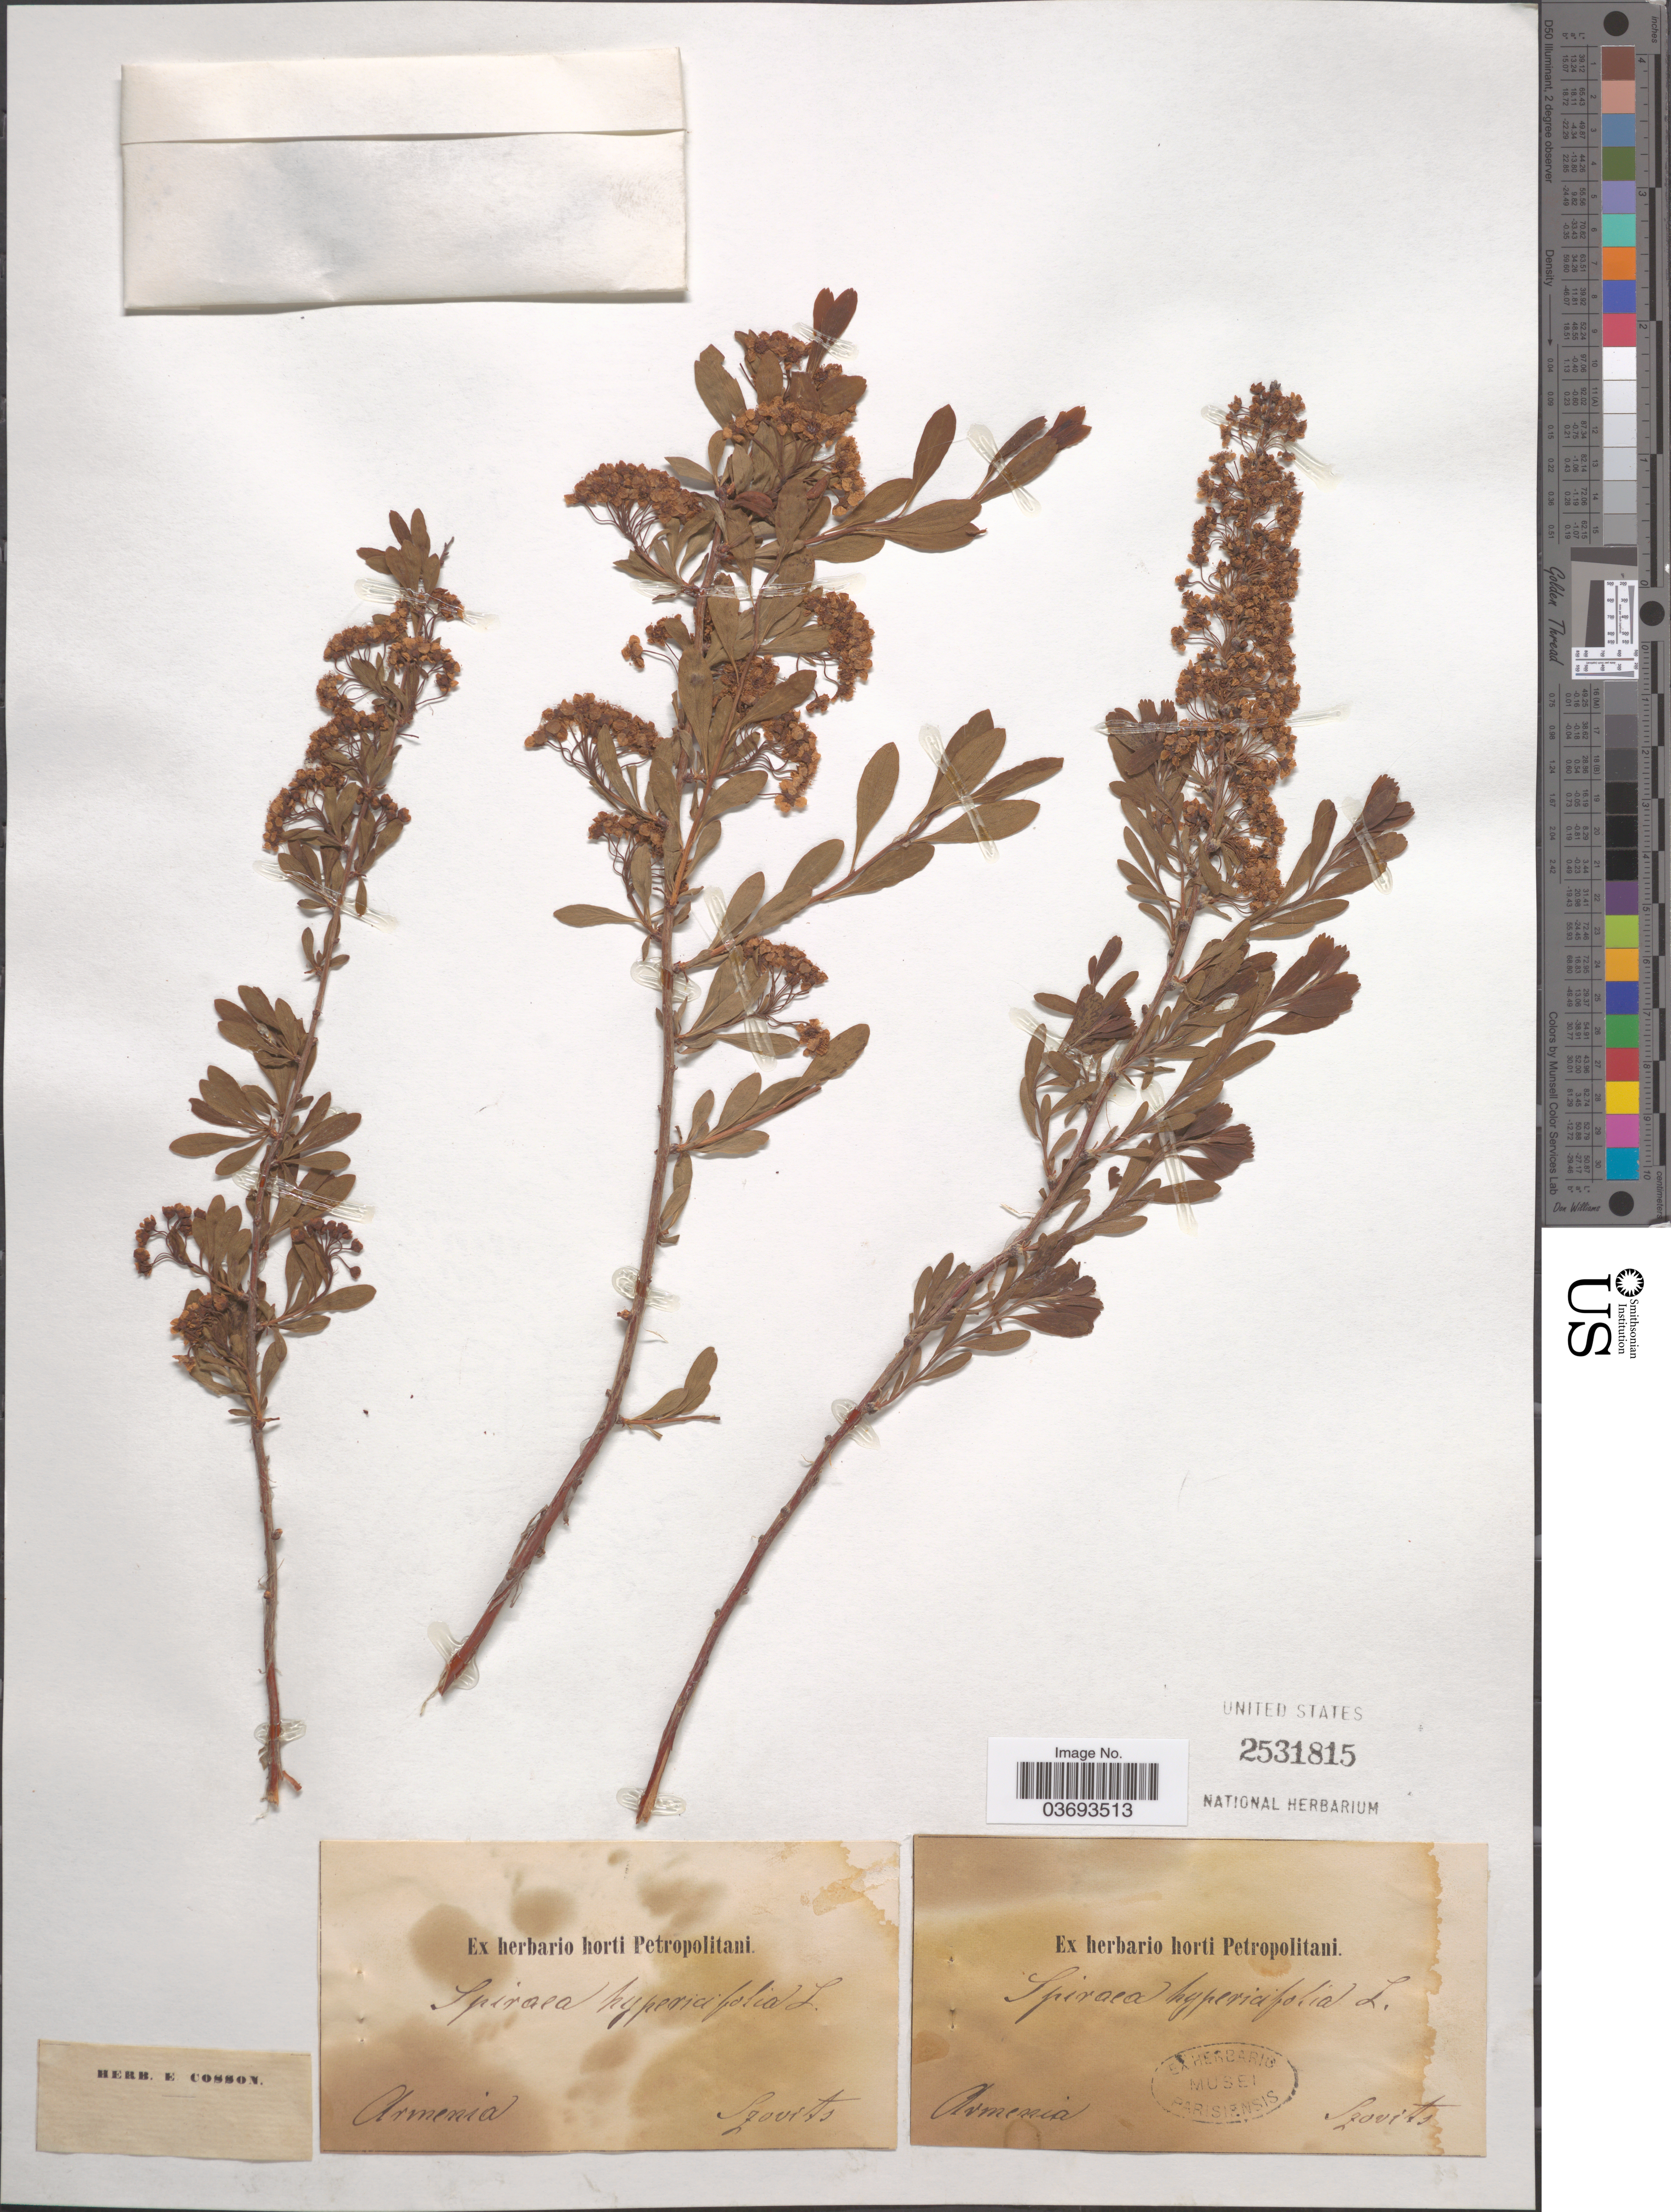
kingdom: Plantae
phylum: Tracheophyta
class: Magnoliopsida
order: Rosales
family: Rosaceae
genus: Spiraea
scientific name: Spiraea hypericifolia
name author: L.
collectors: Szovits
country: Armenia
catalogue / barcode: US 2531815